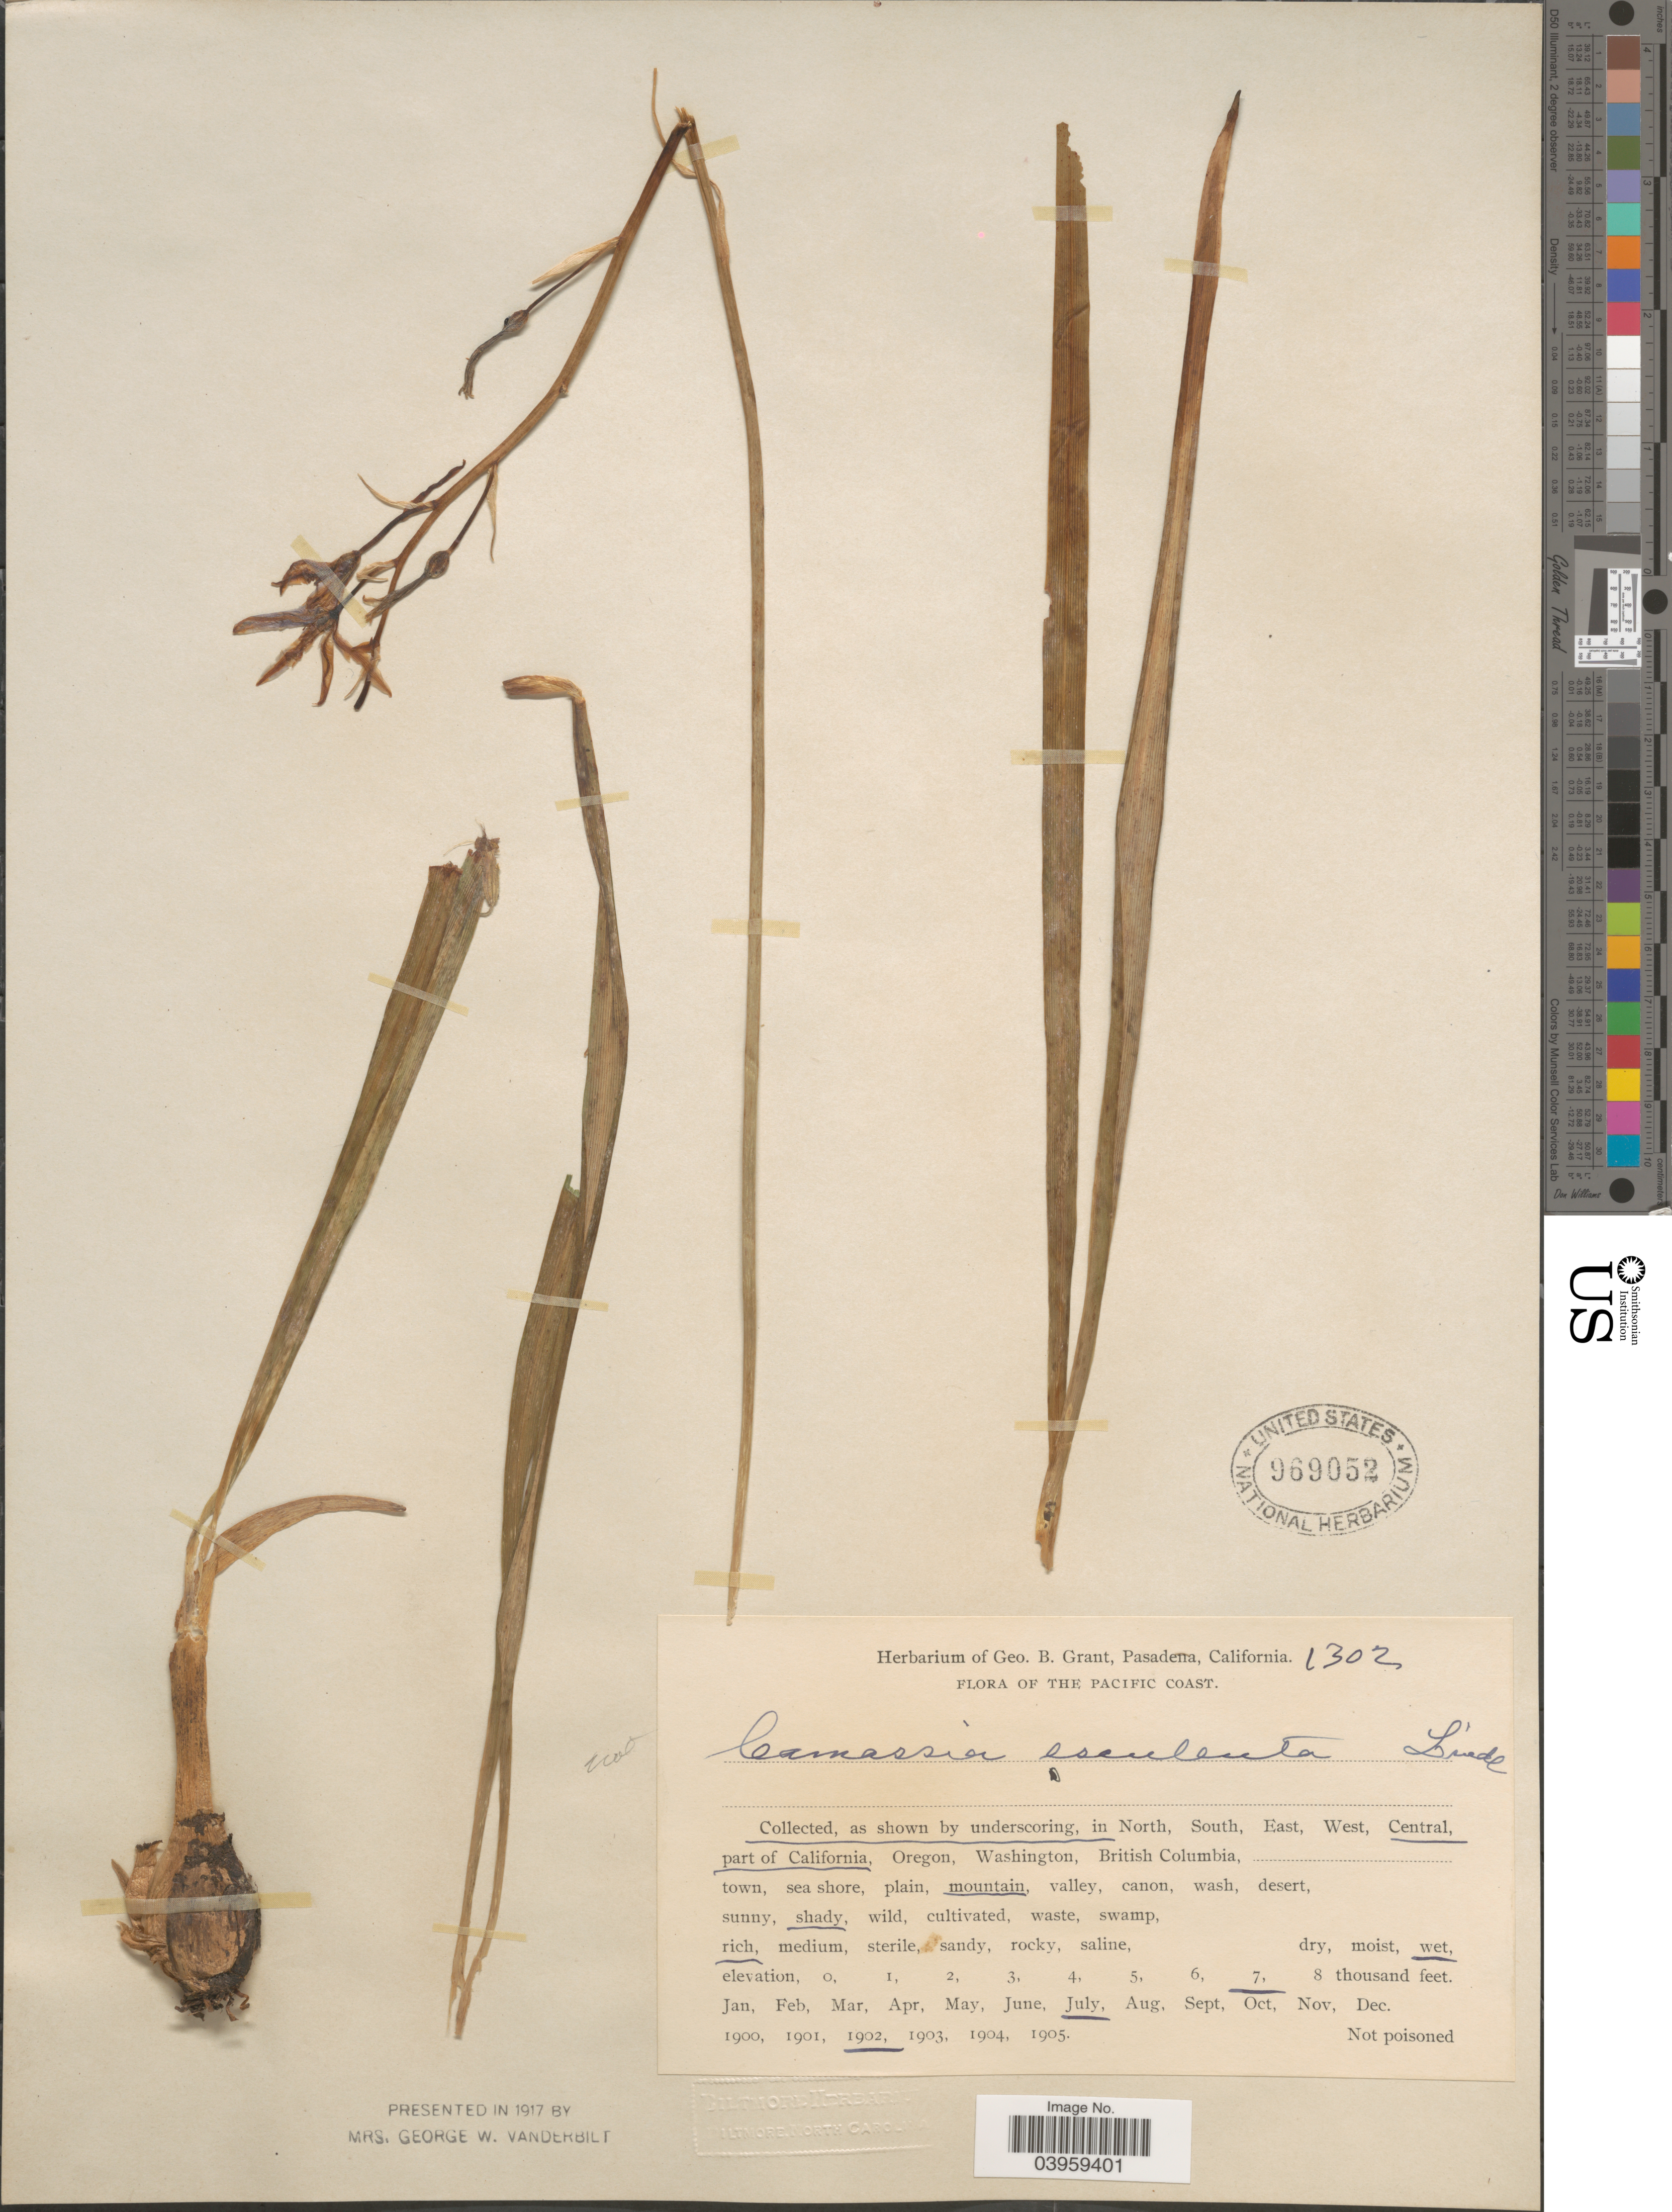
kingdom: Plantae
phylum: Tracheophyta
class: Liliopsida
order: Asparagales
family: Asparagaceae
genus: Camassia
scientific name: Camassia leichtlinii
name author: (Baker) S. Watson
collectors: ex herb. Geo. B. Grant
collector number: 1302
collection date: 1902-07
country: United States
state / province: California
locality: The Pacific Coast. Central, part of California.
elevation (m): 2134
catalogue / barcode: US 969052